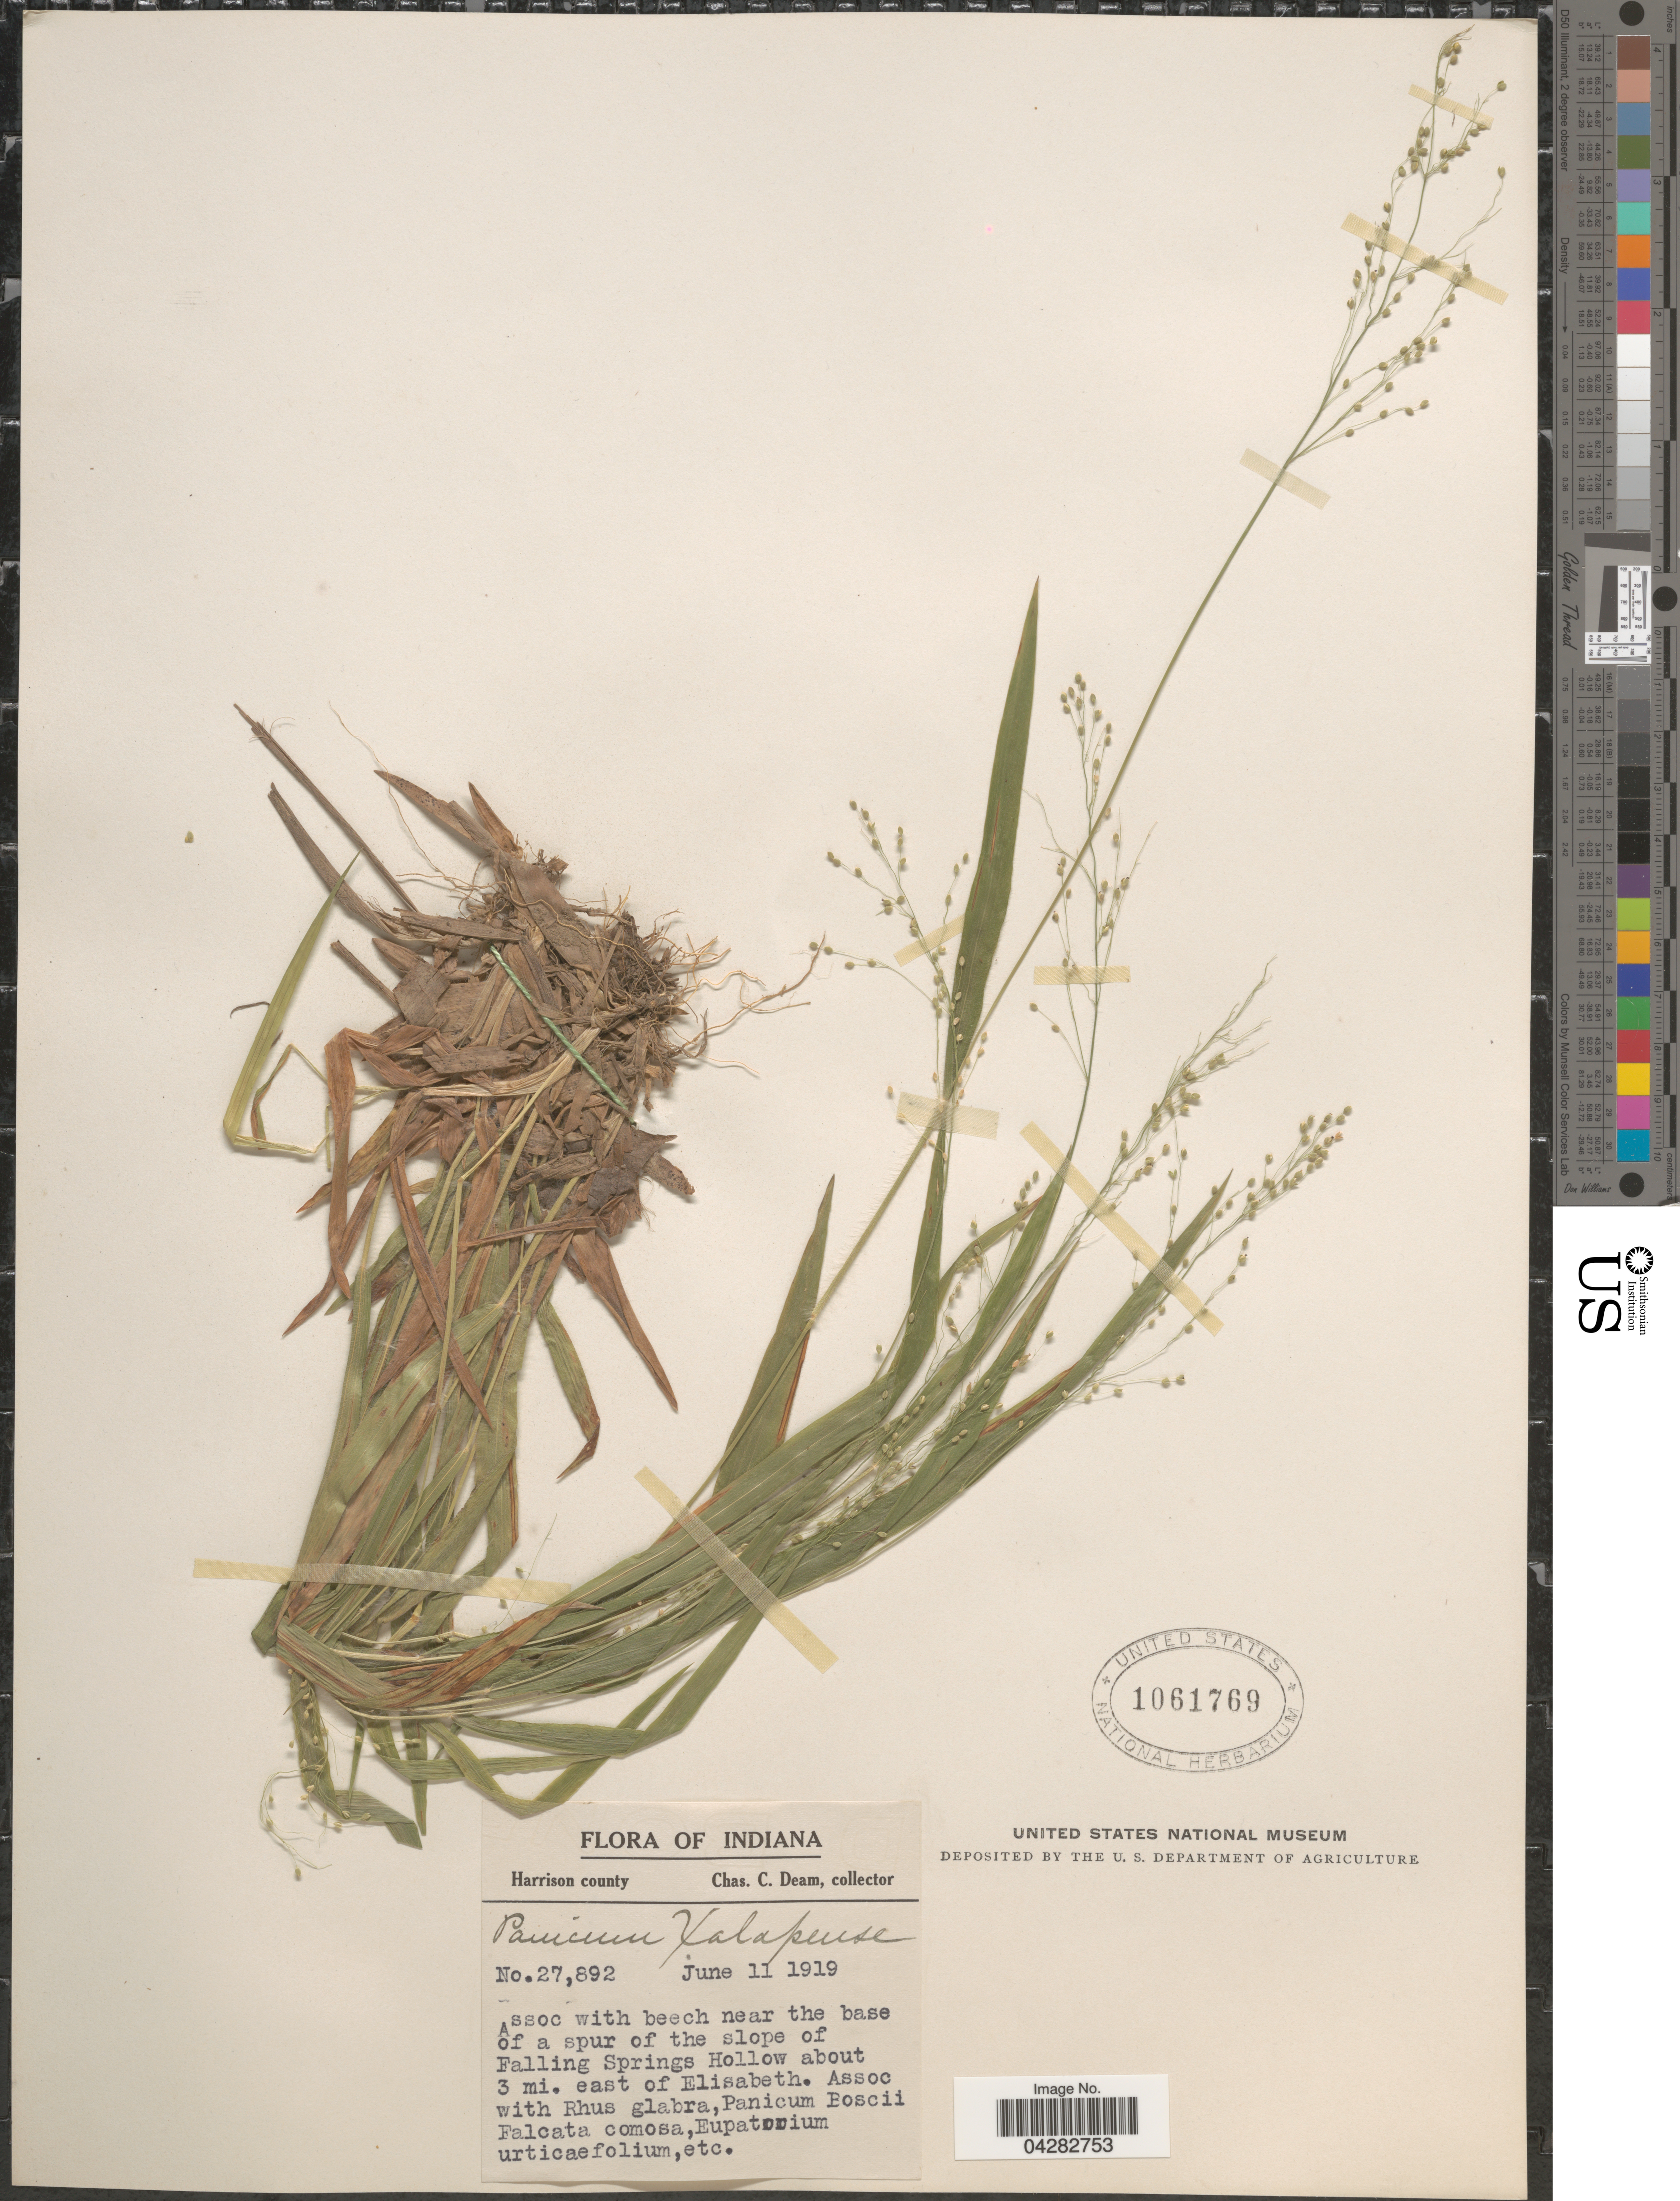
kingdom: Plantae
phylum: Tracheophyta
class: Liliopsida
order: Poales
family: Poaceae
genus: Dichanthelium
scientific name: Dichanthelium laxiflorum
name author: (Lam.) Gould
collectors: C. C. Deam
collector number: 27892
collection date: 1919-06-11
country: United States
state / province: Indiana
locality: Harrison county. Near the base of a spur of the slope of Falling Springs Hollow about 3 mi. east of Elisabeth.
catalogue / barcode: US 1061769